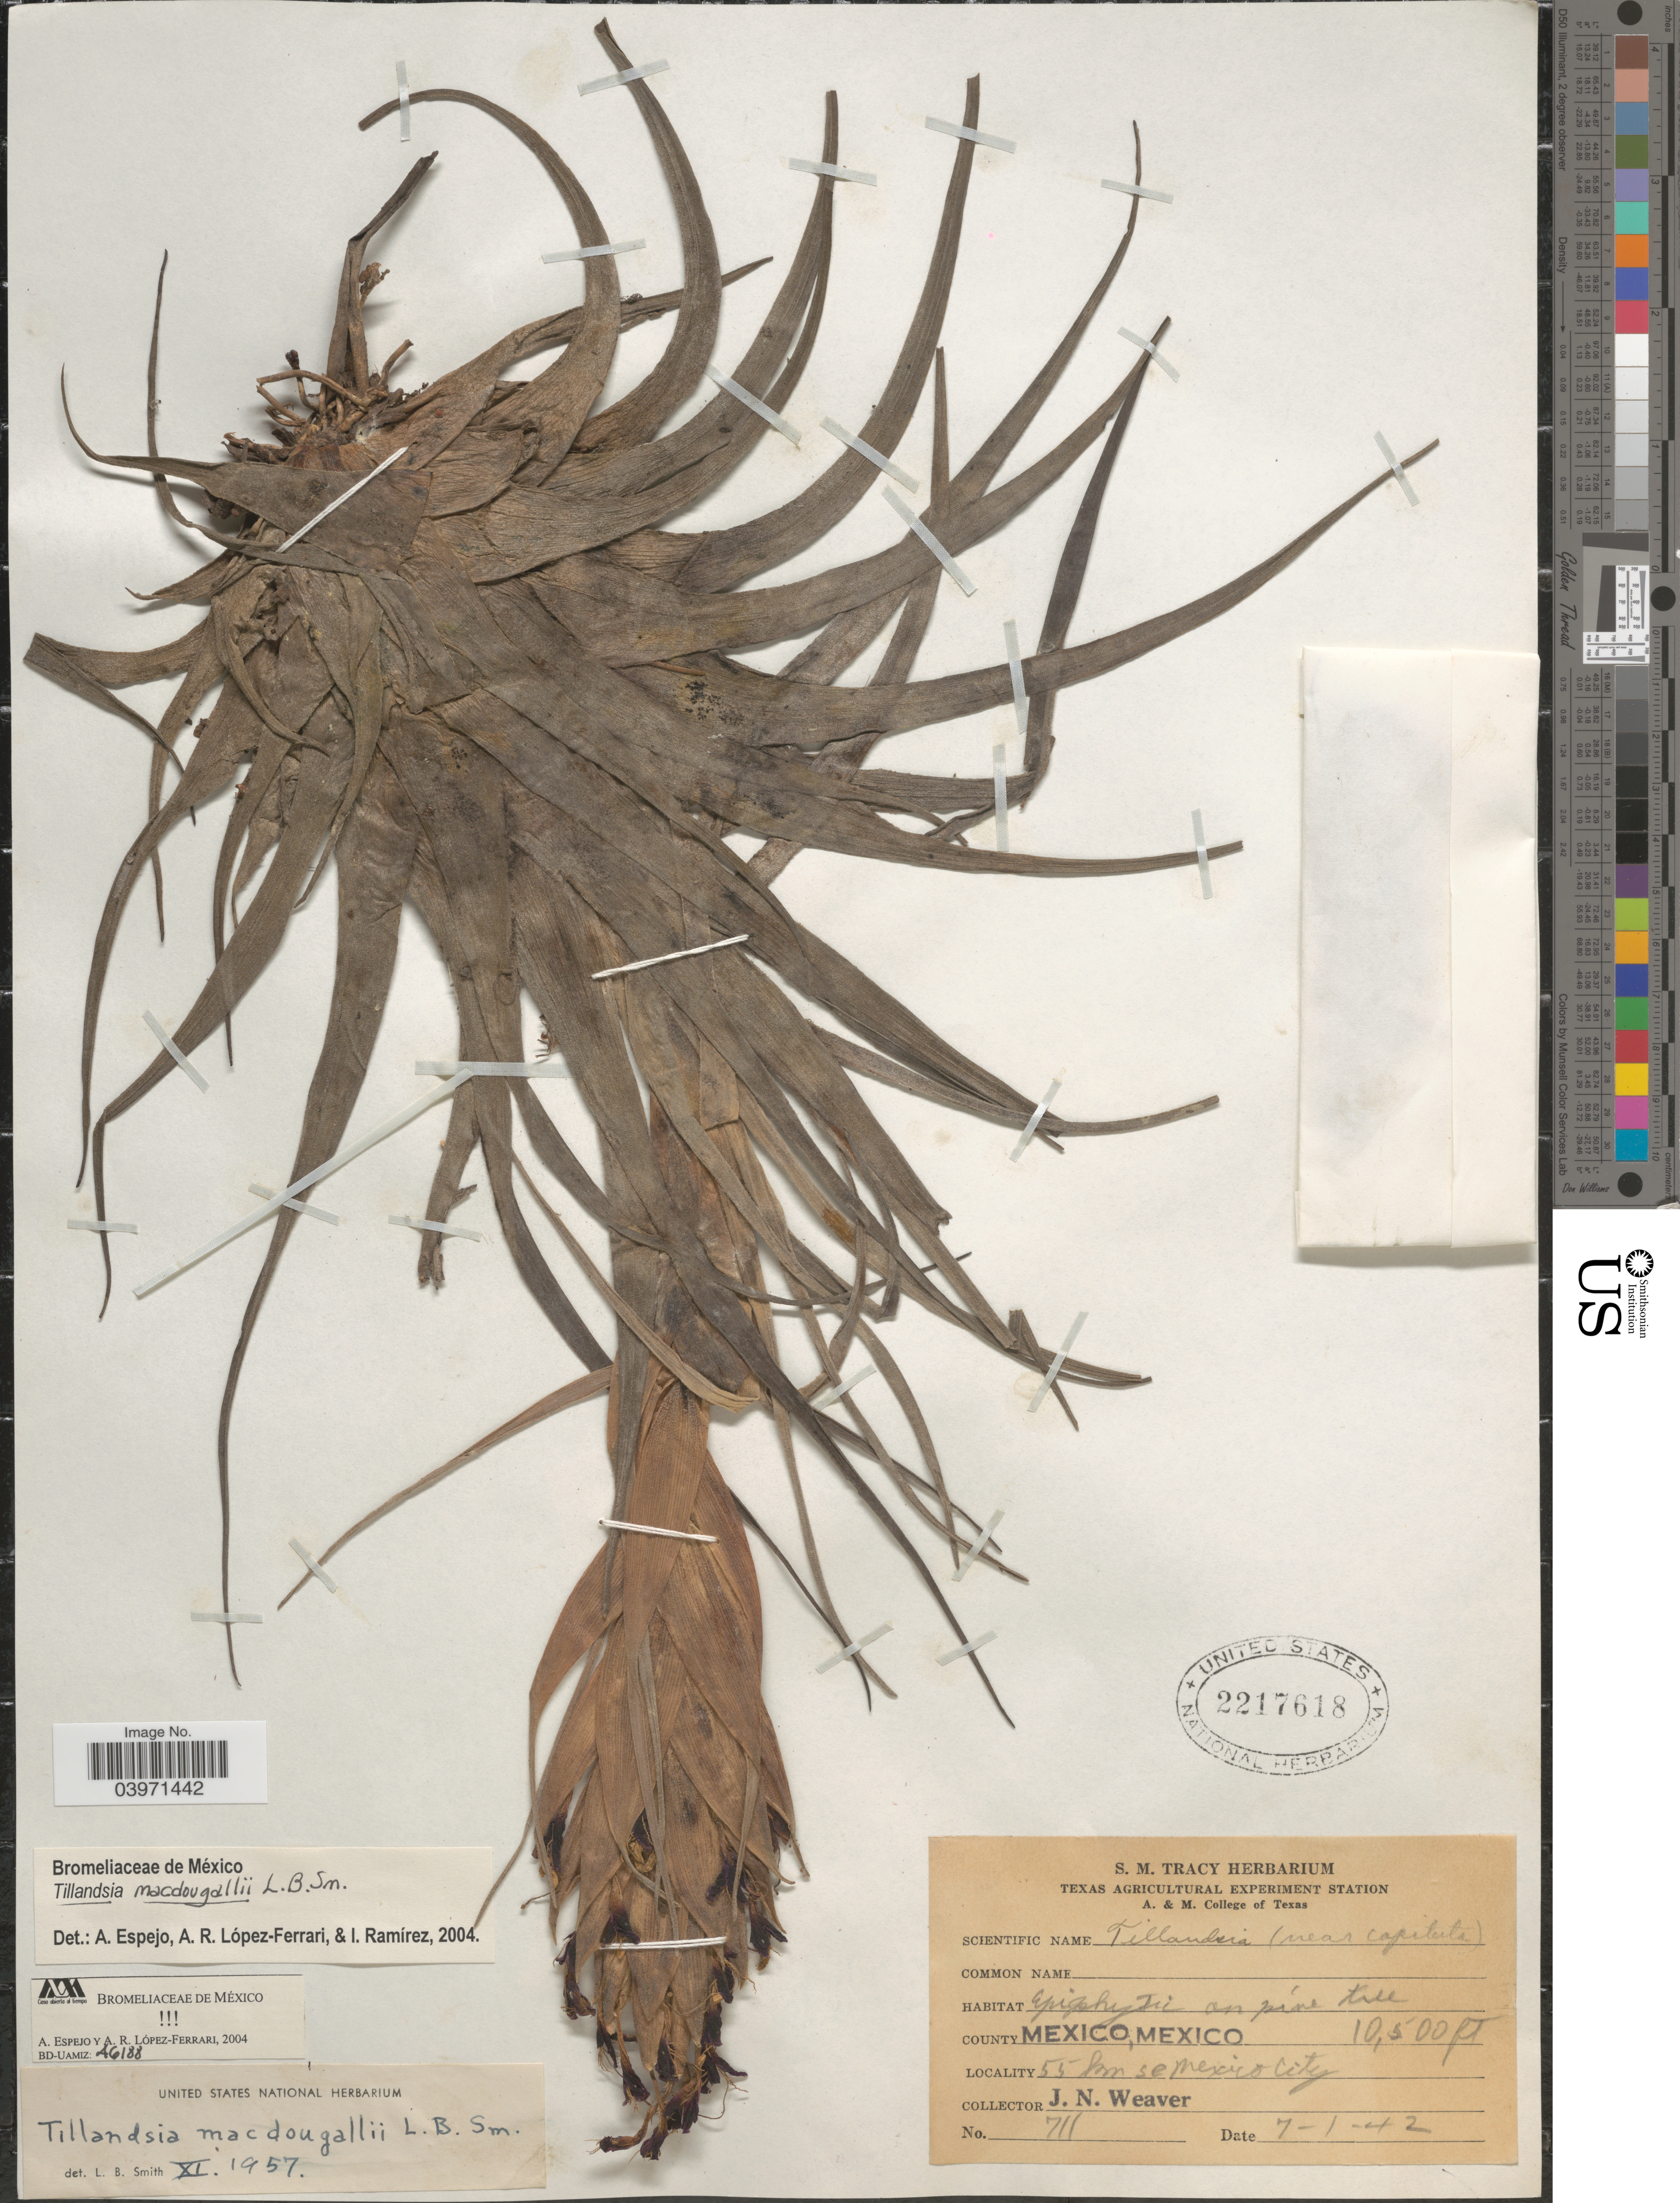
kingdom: Plantae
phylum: Tracheophyta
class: Liliopsida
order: Poales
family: Bromeliaceae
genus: Tillandsia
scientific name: Tillandsia macdougallii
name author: L.B. Sm.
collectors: J. N. Weaver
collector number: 711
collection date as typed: Transcribed d/m/y: 7/1/42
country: Mexico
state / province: México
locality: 55 km se Mexico City.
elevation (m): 3200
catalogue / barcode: US 2217618